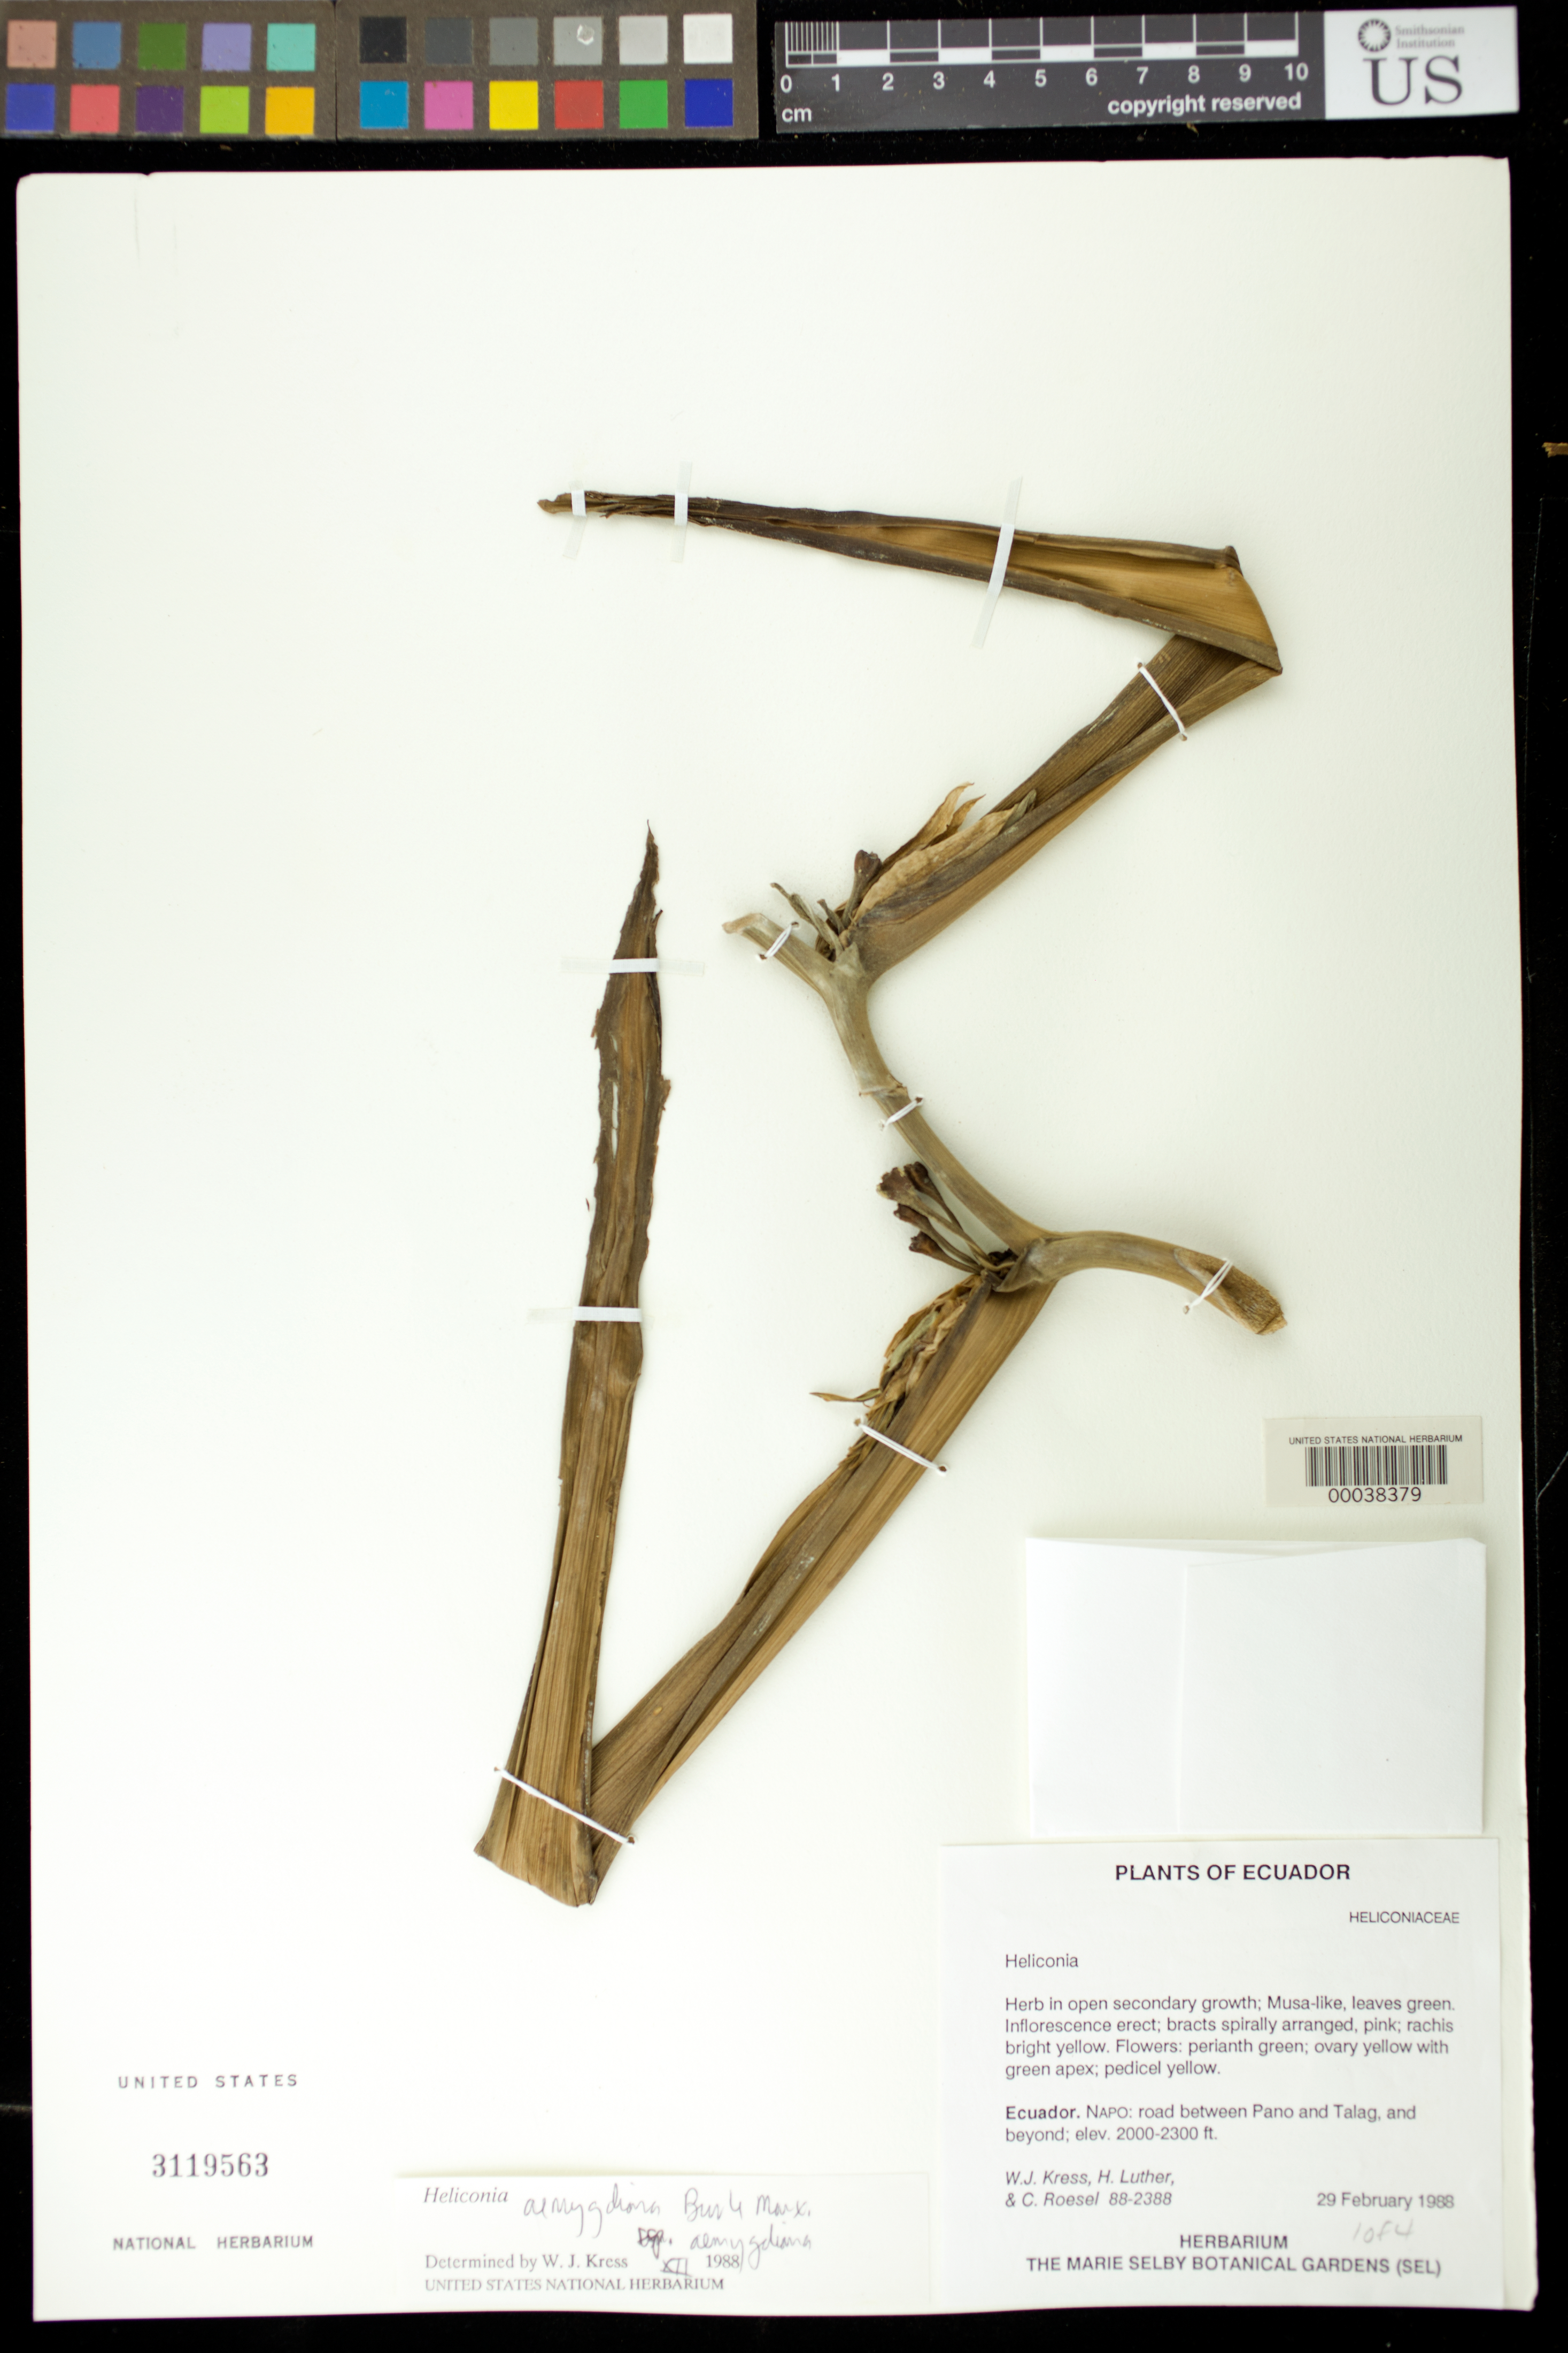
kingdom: Plantae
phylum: Tracheophyta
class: Liliopsida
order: Zingiberales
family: Heliconiaceae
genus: Heliconia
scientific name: Heliconia aemygdiana subsp. aemygdiana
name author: Burle-Marx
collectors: W. J. Kress, Harry E. Luther & C. S. Roesel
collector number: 88-2388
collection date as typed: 29 Feb 1988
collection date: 1988-02-29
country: Ecuador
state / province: Napo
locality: Road between pano and talag, and beyond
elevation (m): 610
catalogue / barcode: US 3119563